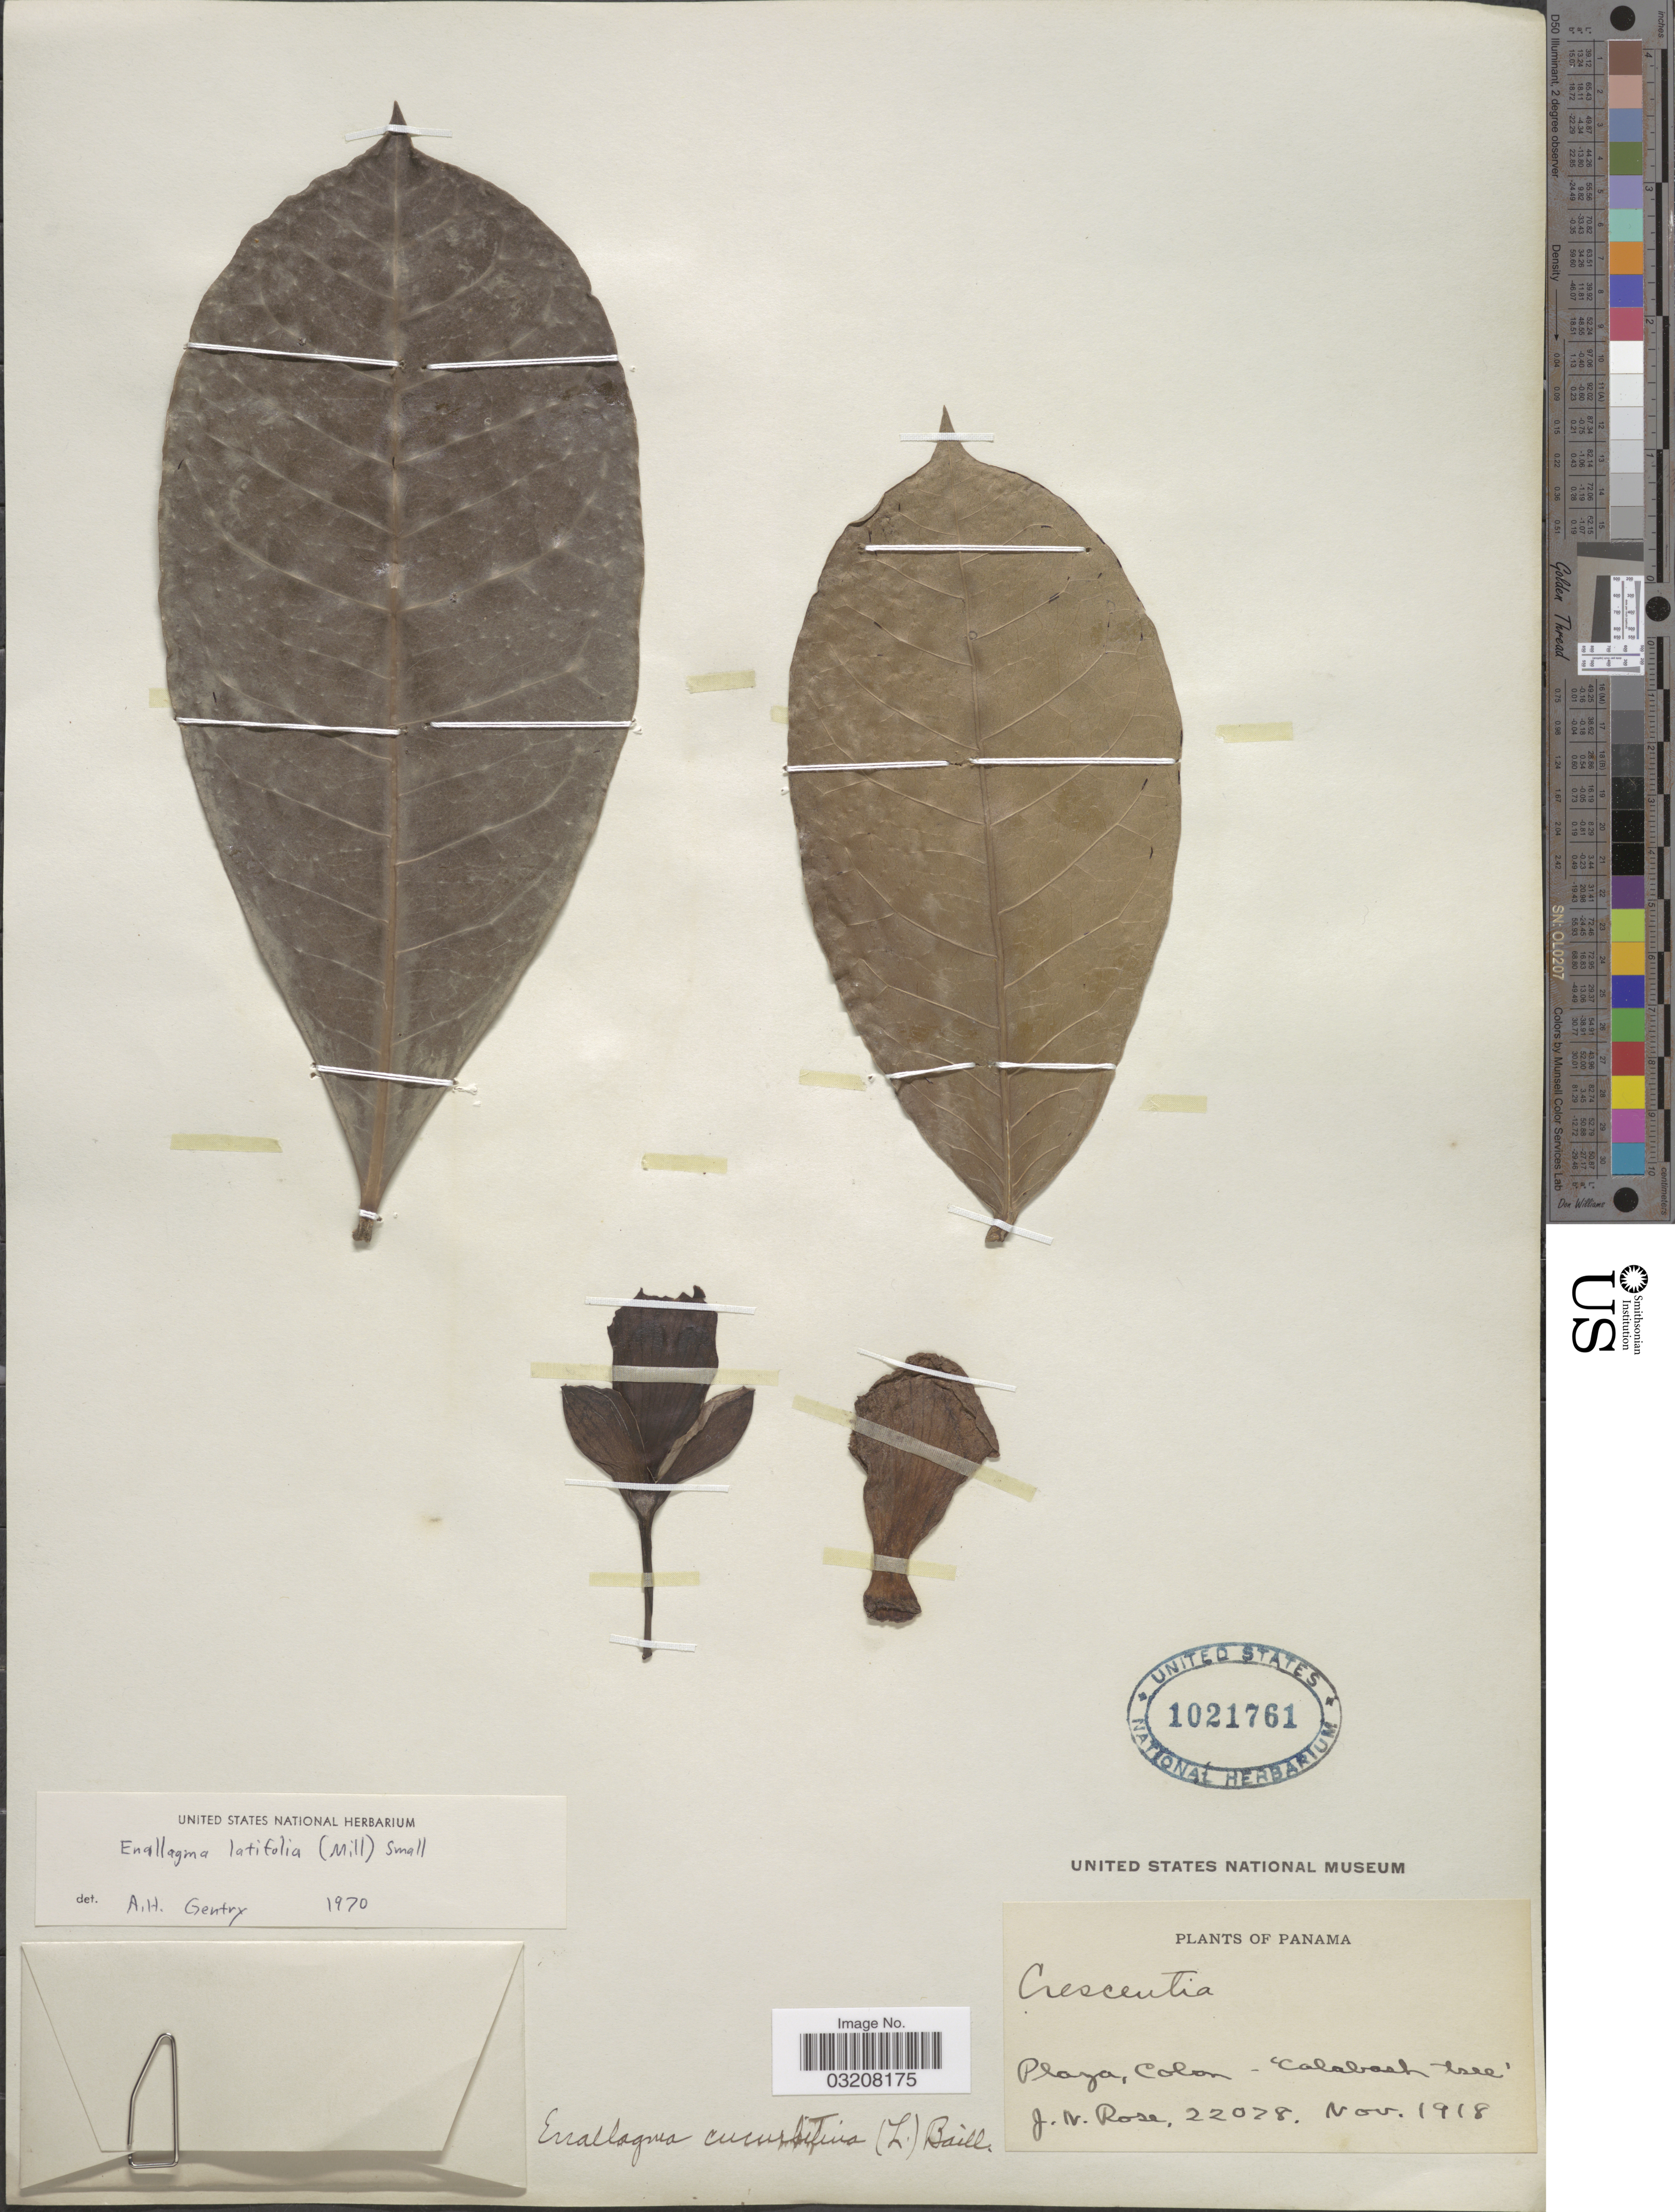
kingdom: Plantae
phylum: Tracheophyta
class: Magnoliopsida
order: Lamiales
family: Bignoniaceae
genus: Amphitecna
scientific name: Amphitecna latifolia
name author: (Mill.) A.H. Gentry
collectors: J. N. Rose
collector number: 22028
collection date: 1918-11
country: Panama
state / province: Colón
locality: Playa.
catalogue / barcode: US 1021761